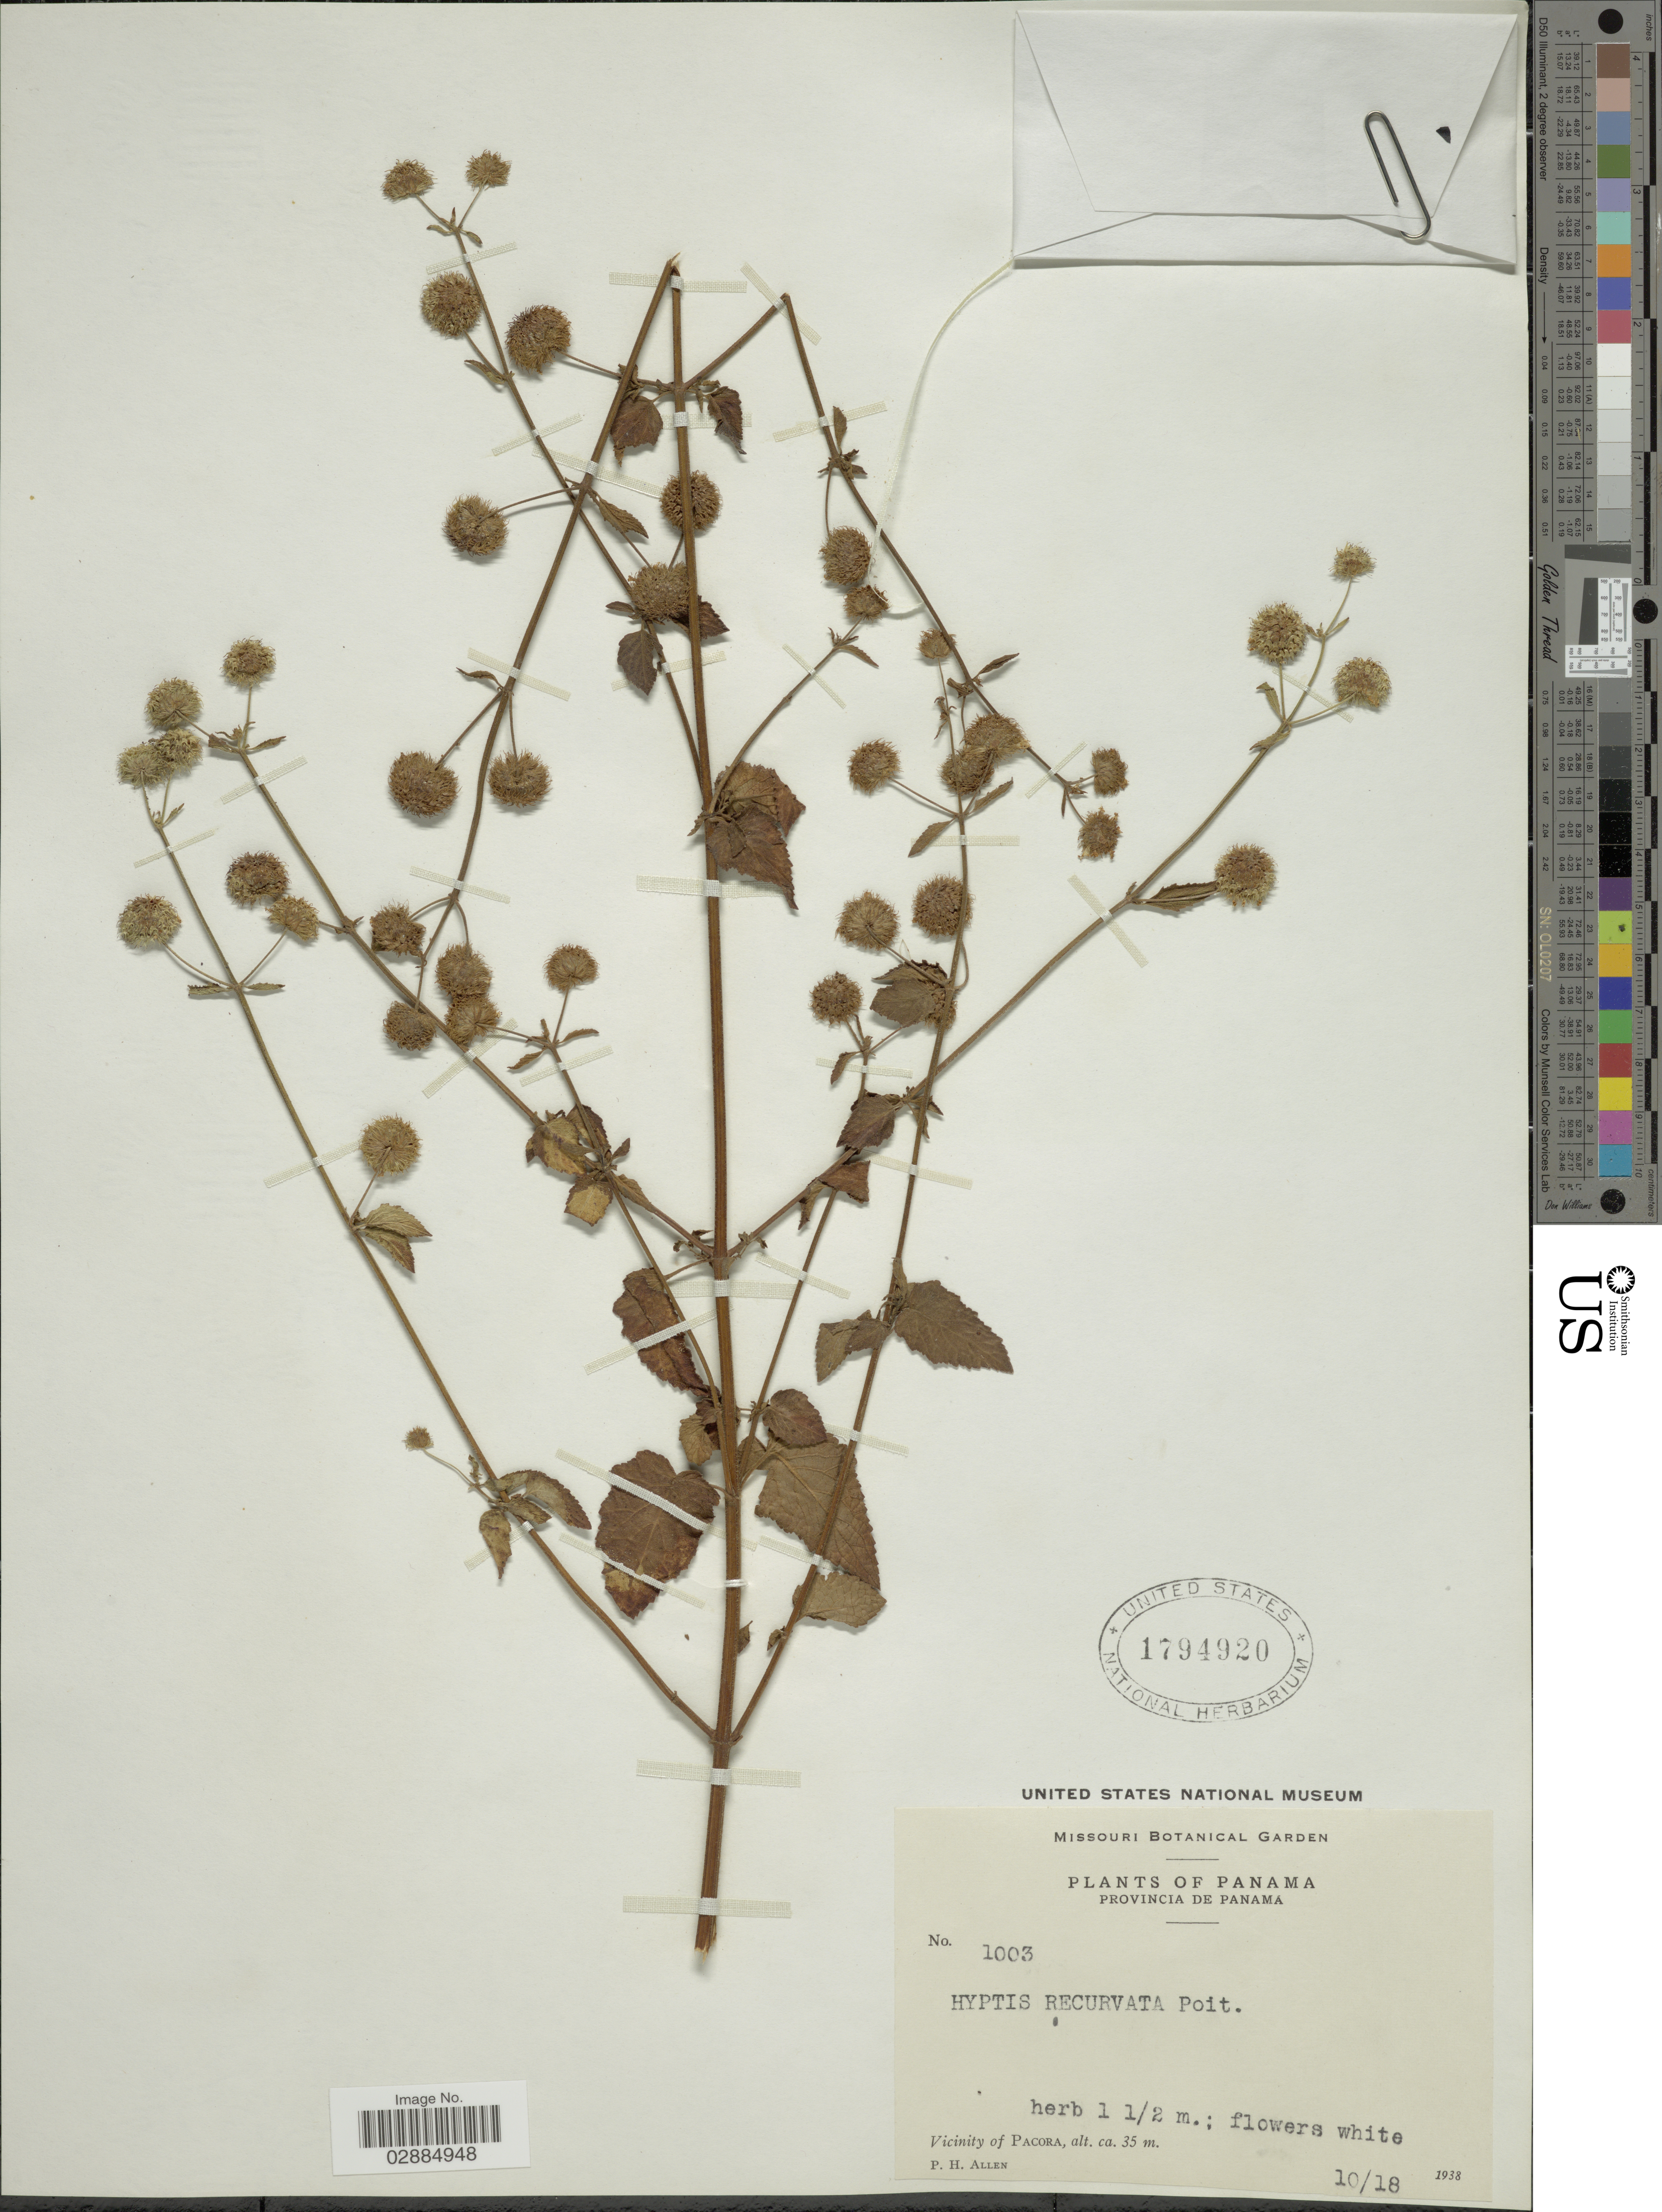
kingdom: Plantae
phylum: Tracheophyta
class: Magnoliopsida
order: Lamiales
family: Lamiaceae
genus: Hyptis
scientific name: Hyptis recurvata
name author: Poit.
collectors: P. H. Allen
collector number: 1003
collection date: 1938-10-18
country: Panama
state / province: Panamá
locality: Provincia De Panama, Vicinity of Pacora.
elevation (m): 35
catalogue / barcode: US 1794920